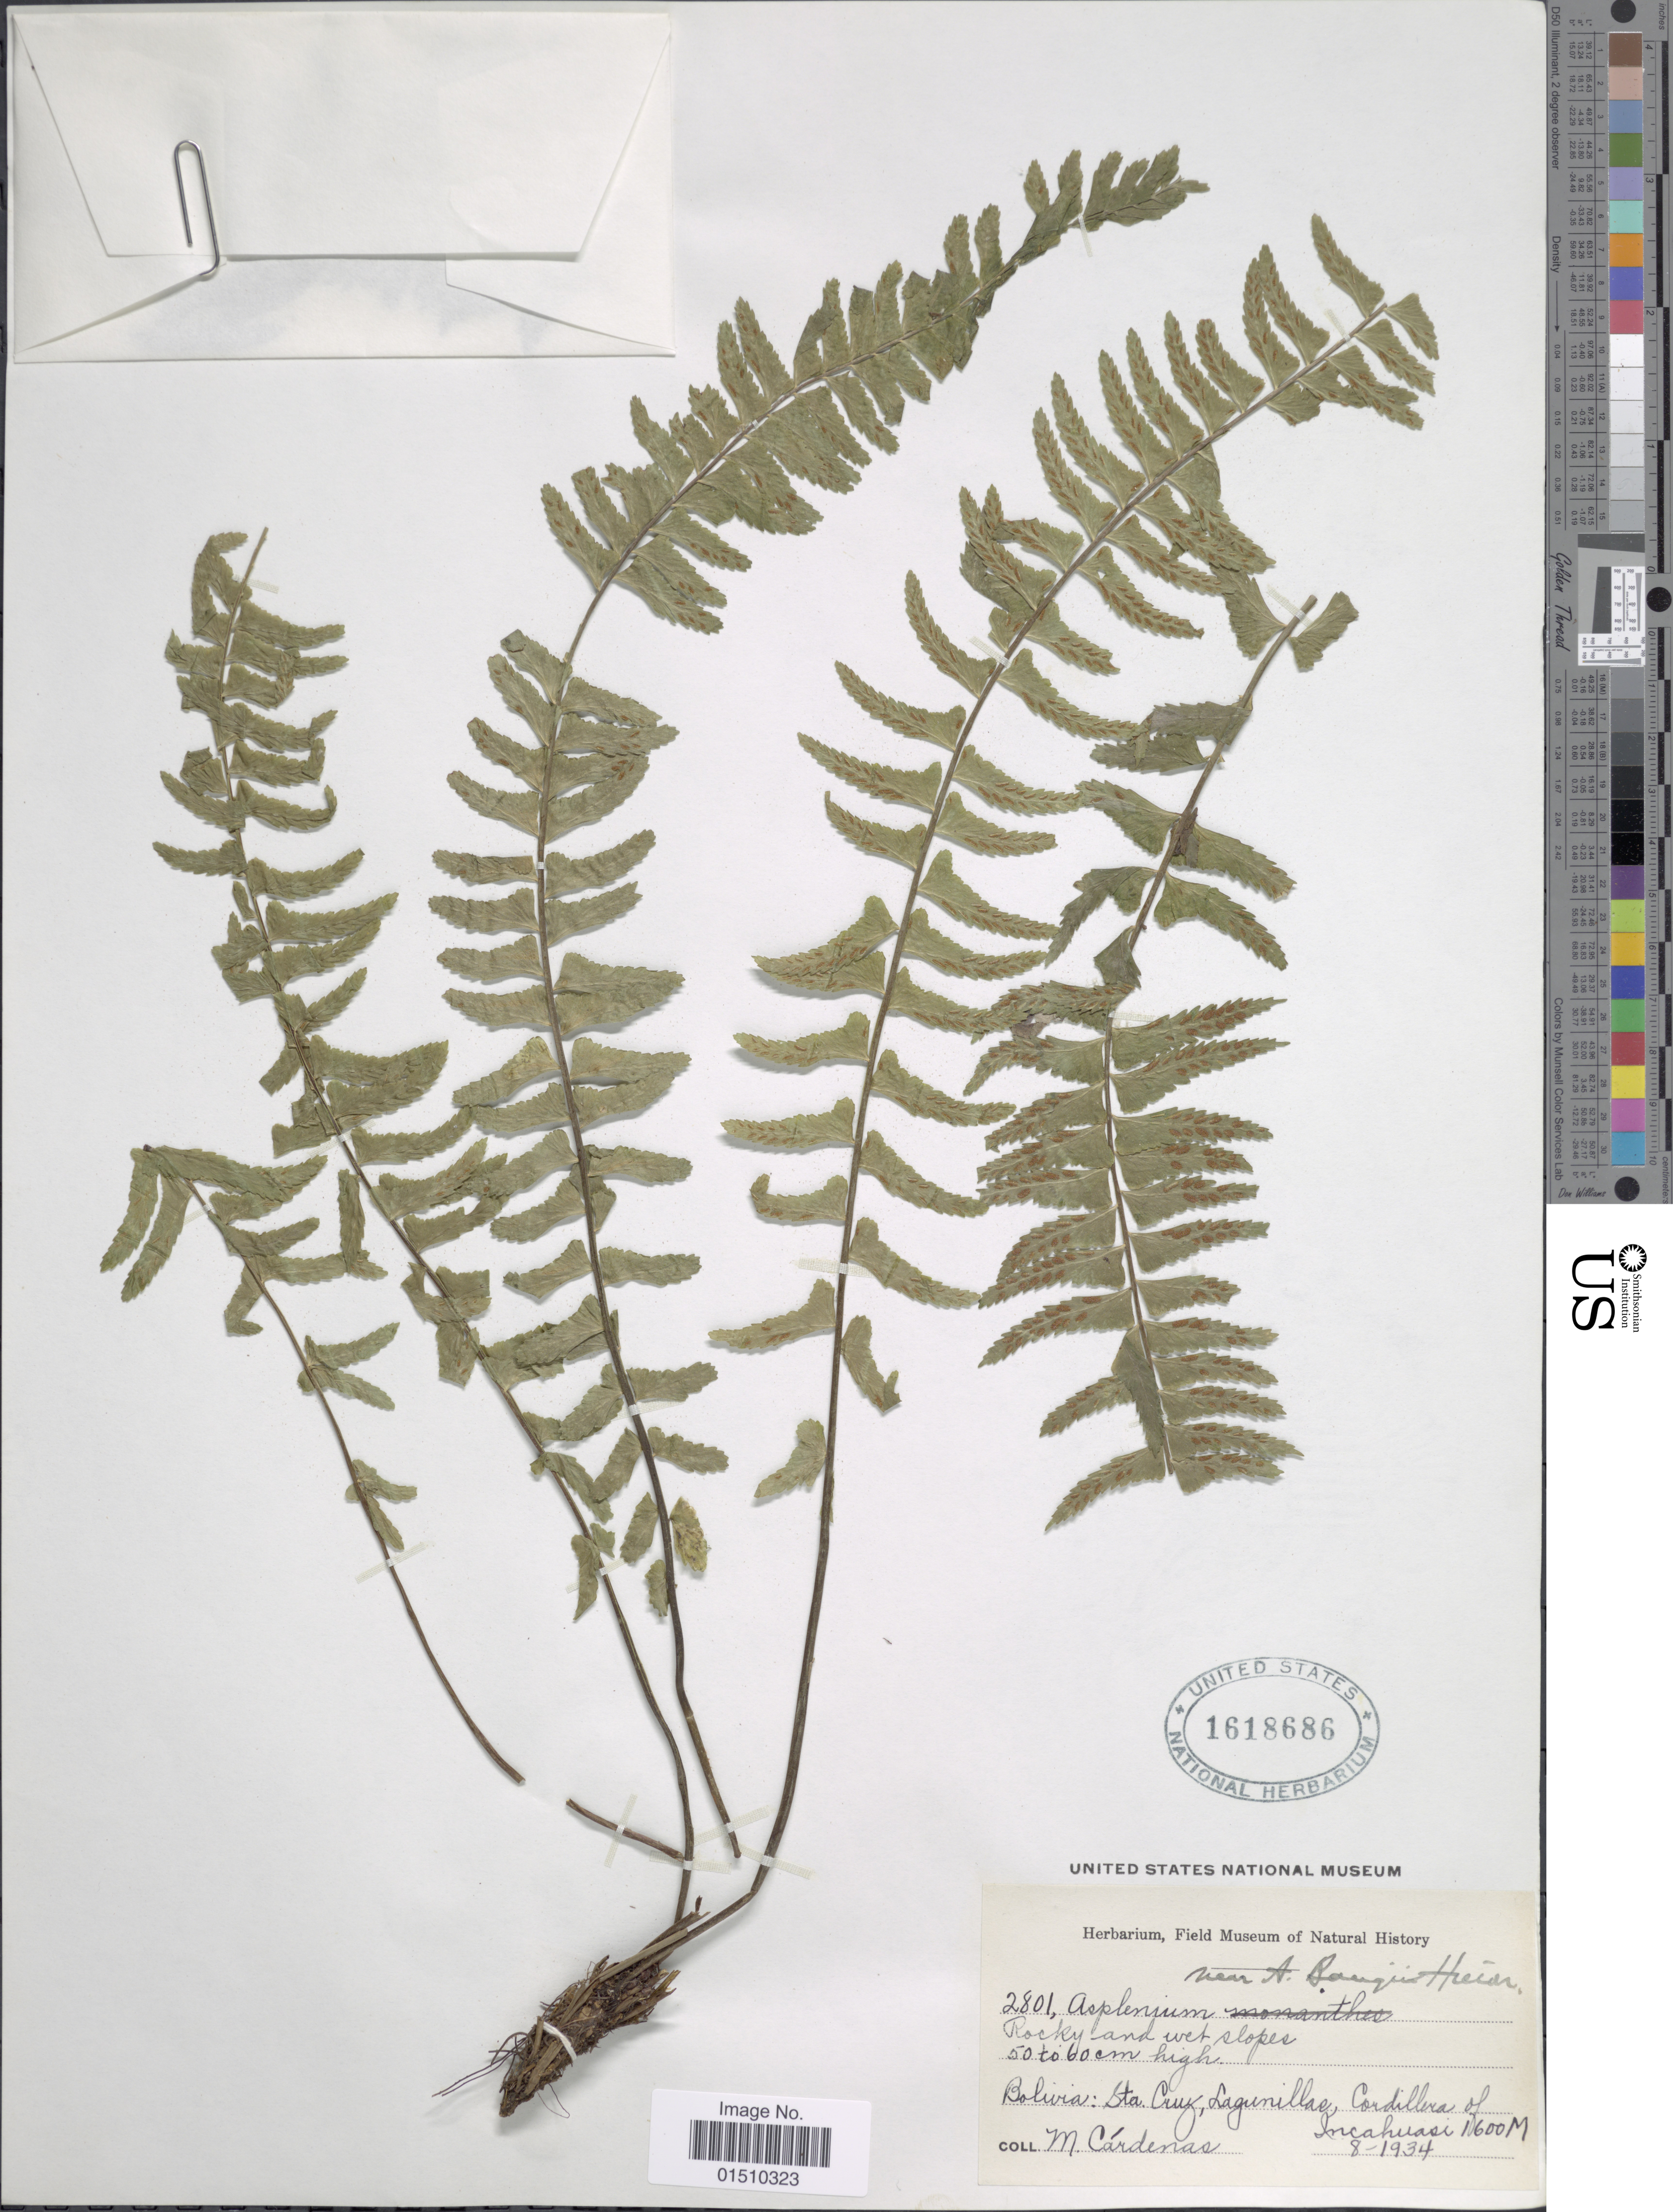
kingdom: Plantae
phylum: Tracheophyta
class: Polypodiopsida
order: Polypodiales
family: Aspleniaceae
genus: Asplenium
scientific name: Asplenium bangii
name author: Hieron.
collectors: M. Cárdenas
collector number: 2801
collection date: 1934-08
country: Bolivia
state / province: Santa Cruz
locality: Bolivia, Sta. Cruz, Lagunillae, Cordillera of Incahuasi.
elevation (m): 1600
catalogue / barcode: US 1618686